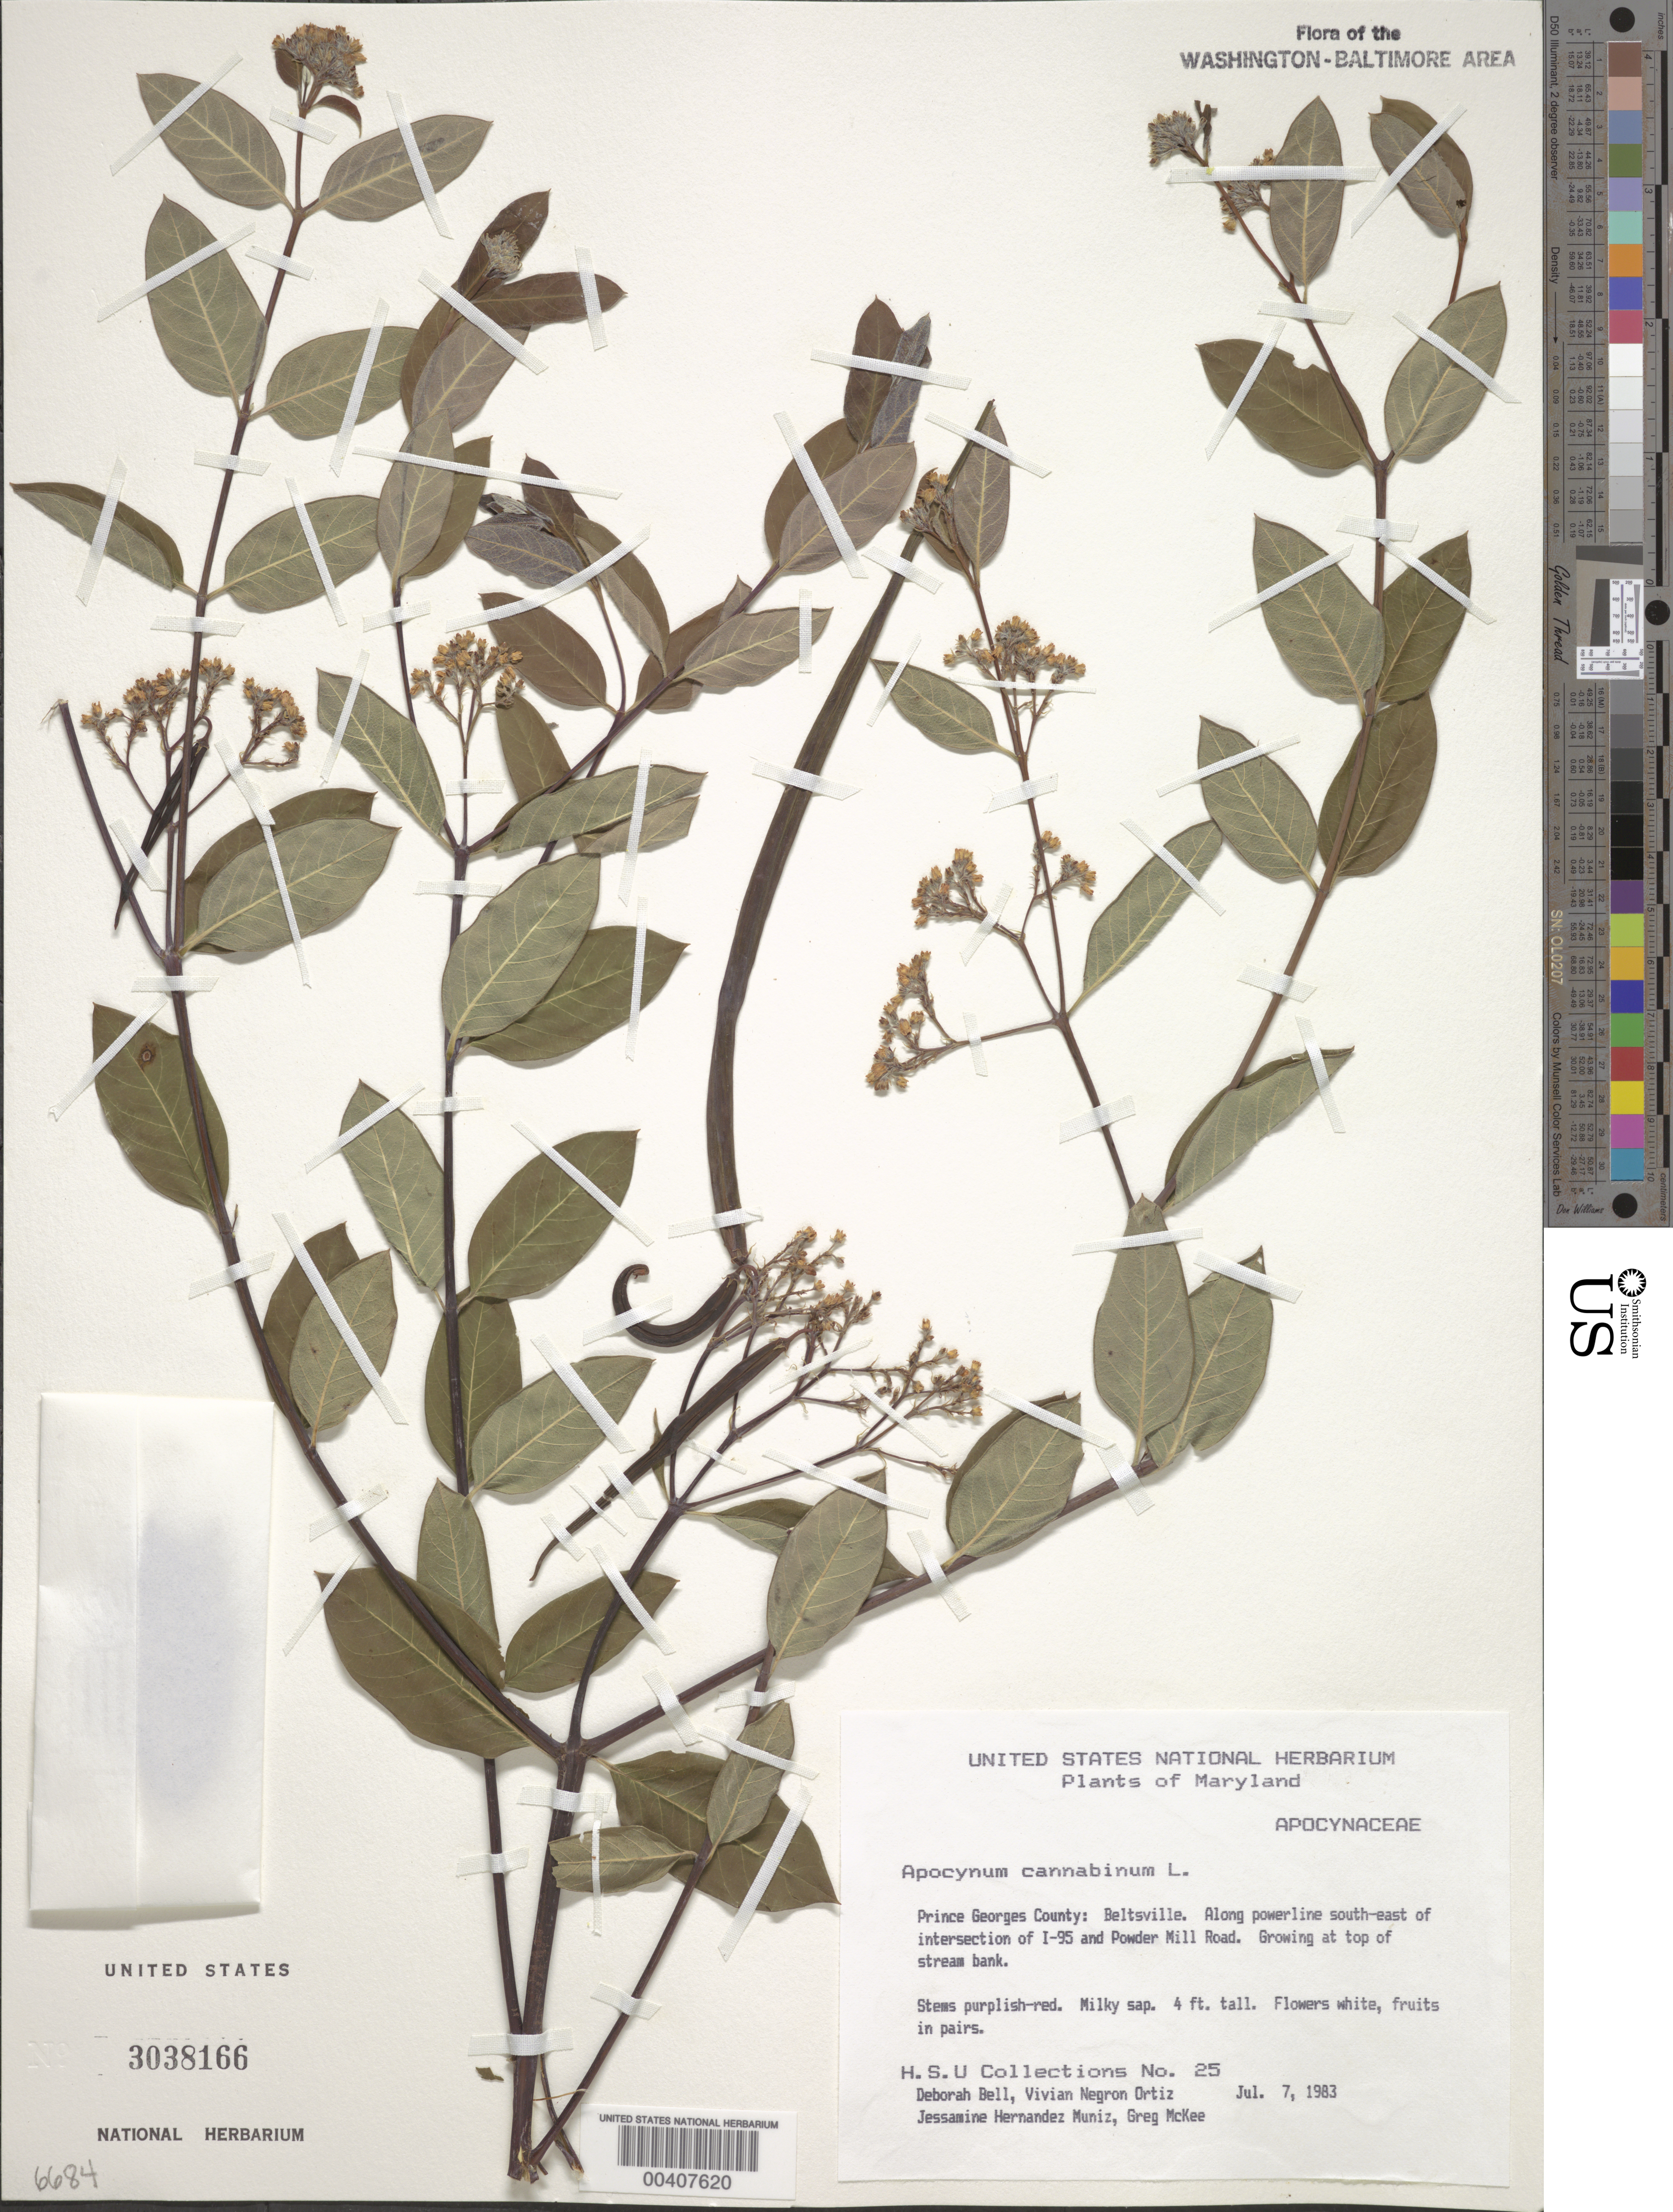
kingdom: Plantae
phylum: Tracheophyta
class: Magnoliopsida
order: Gentianales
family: Apocynaceae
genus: Apocynum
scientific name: Apocynum cannabinum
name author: L.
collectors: Herbarium Services Unit Staff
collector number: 25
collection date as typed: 07 Jul 1983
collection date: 1983-07-07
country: United States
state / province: Maryland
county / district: Prince George's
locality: And Powder Mill Road.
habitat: Growing at top of stream bank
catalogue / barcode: US 3038166